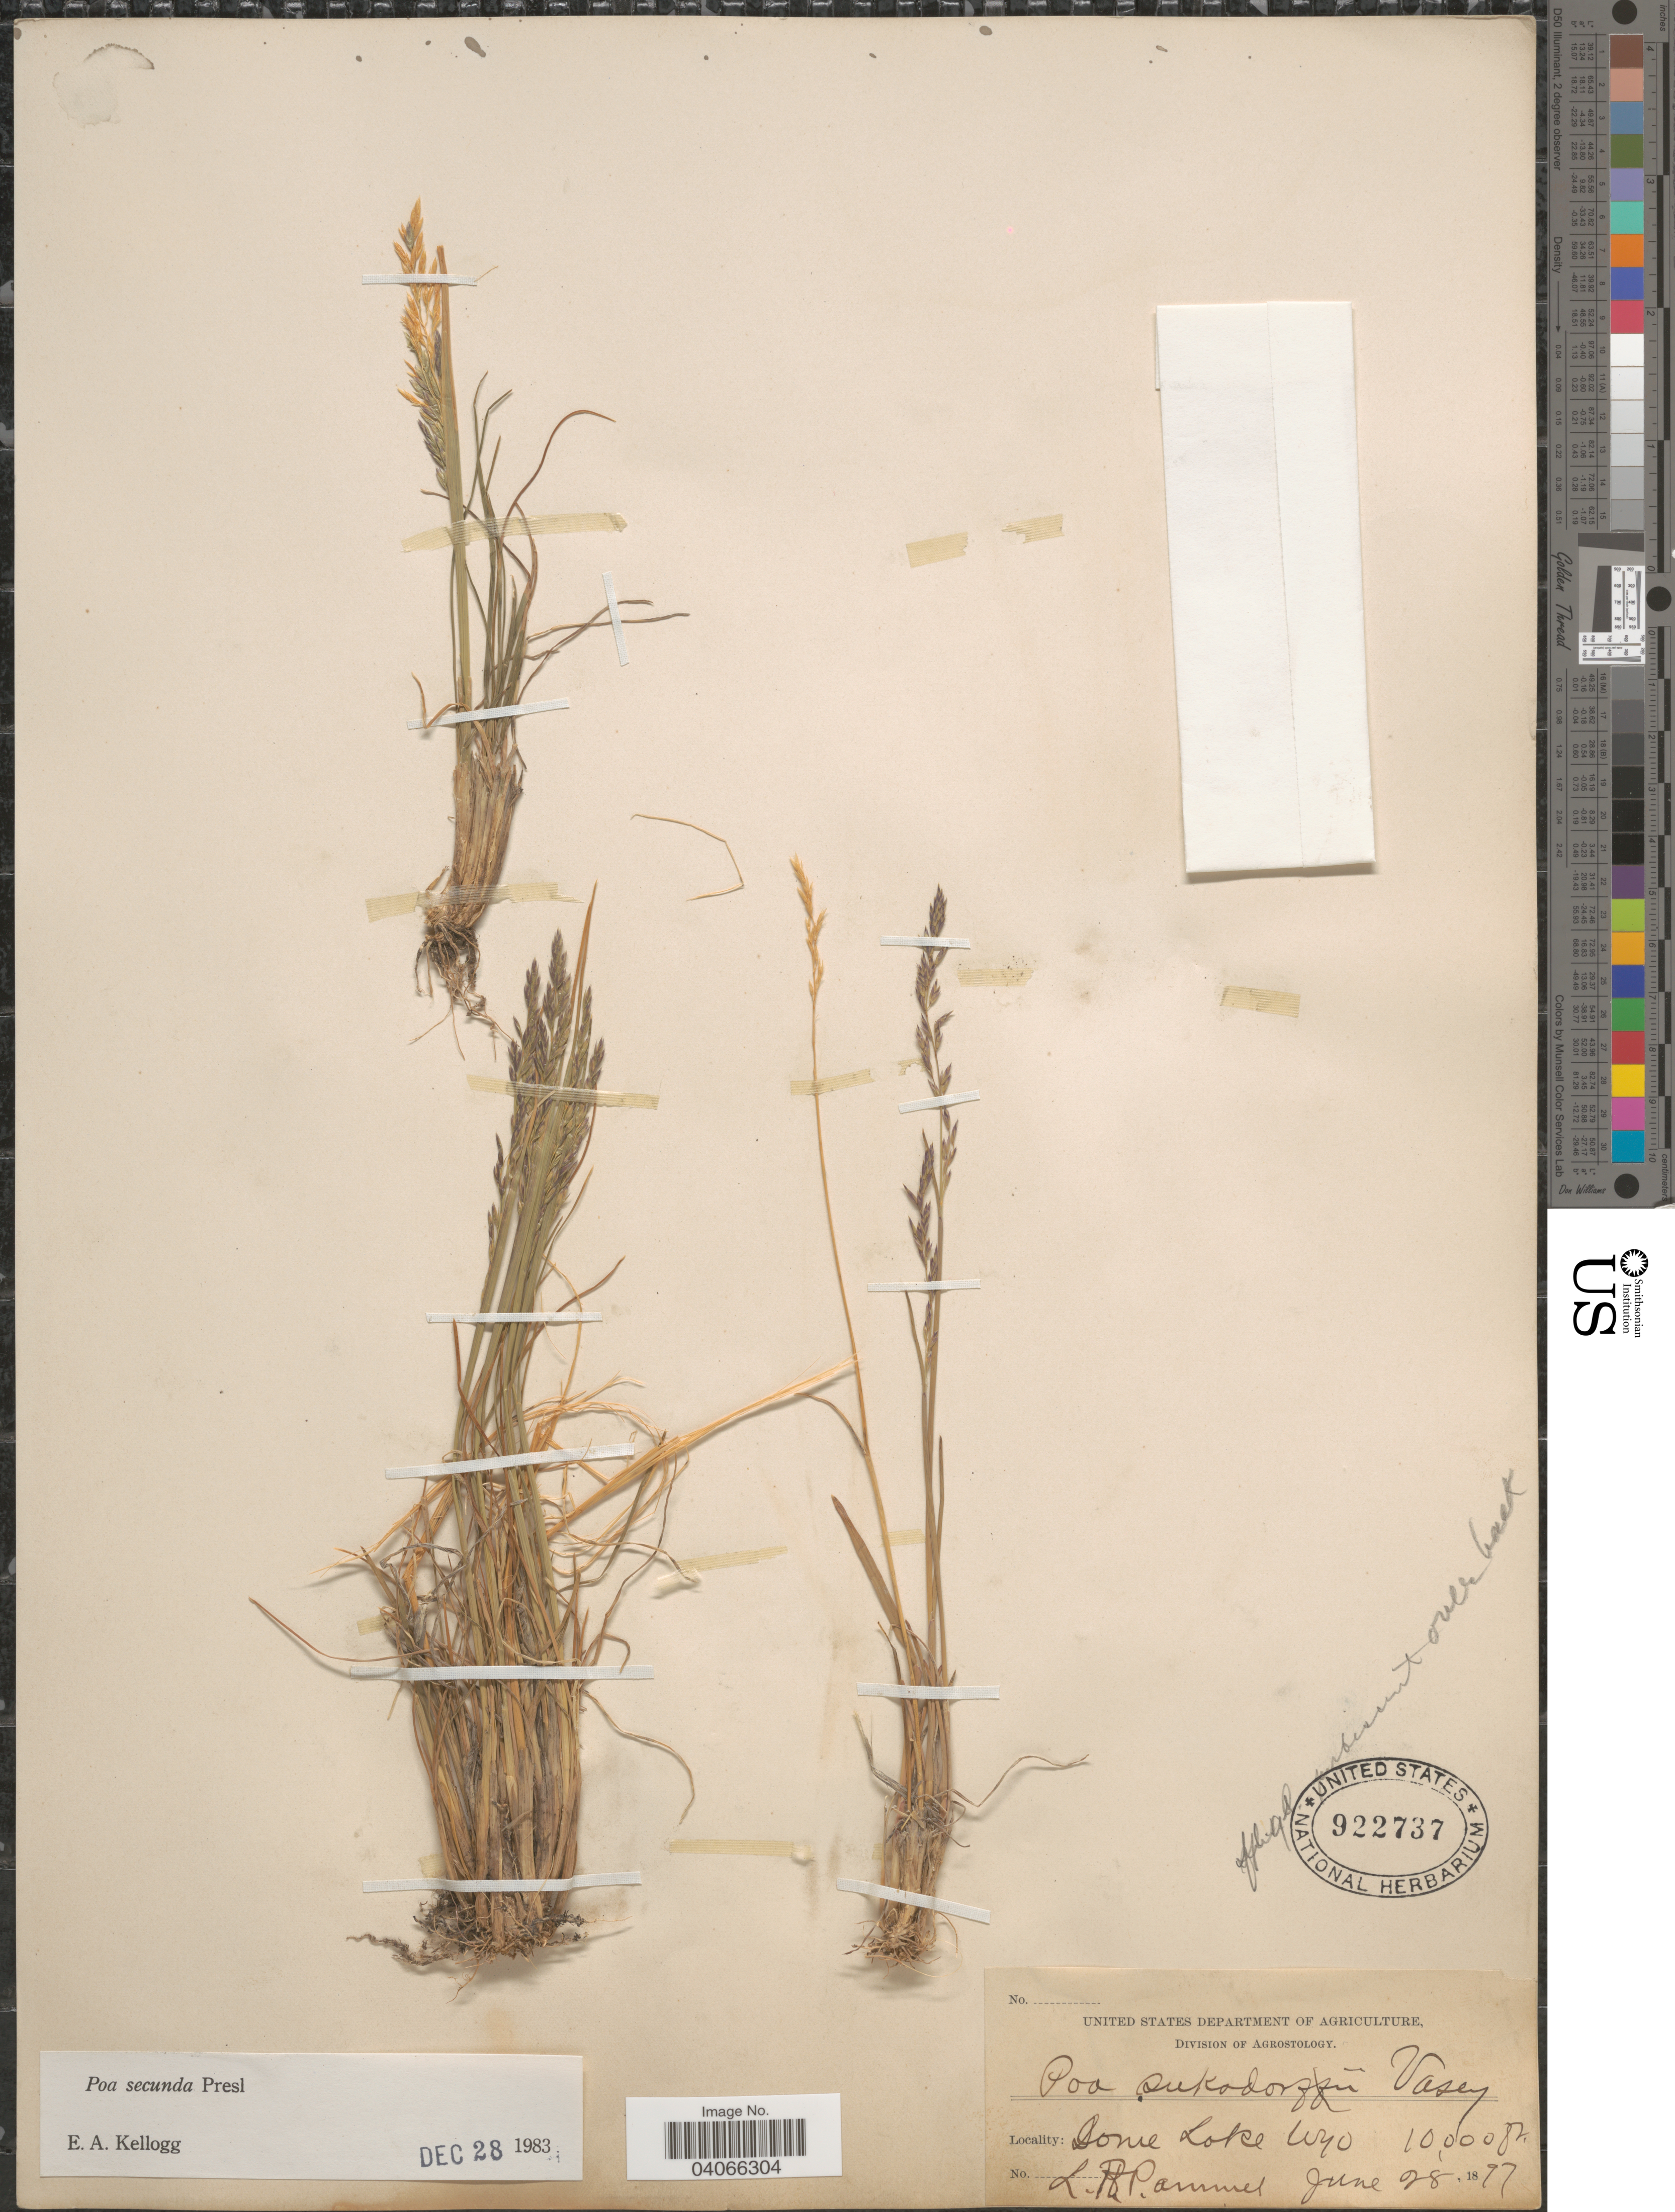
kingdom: Plantae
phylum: Tracheophyta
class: Liliopsida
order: Poales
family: Poaceae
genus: Poa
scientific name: Poa secunda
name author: J. Presl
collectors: L. Pammel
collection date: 1897-06-28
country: United States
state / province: Wyoming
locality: Dome Lake.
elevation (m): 3048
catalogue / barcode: US 922737